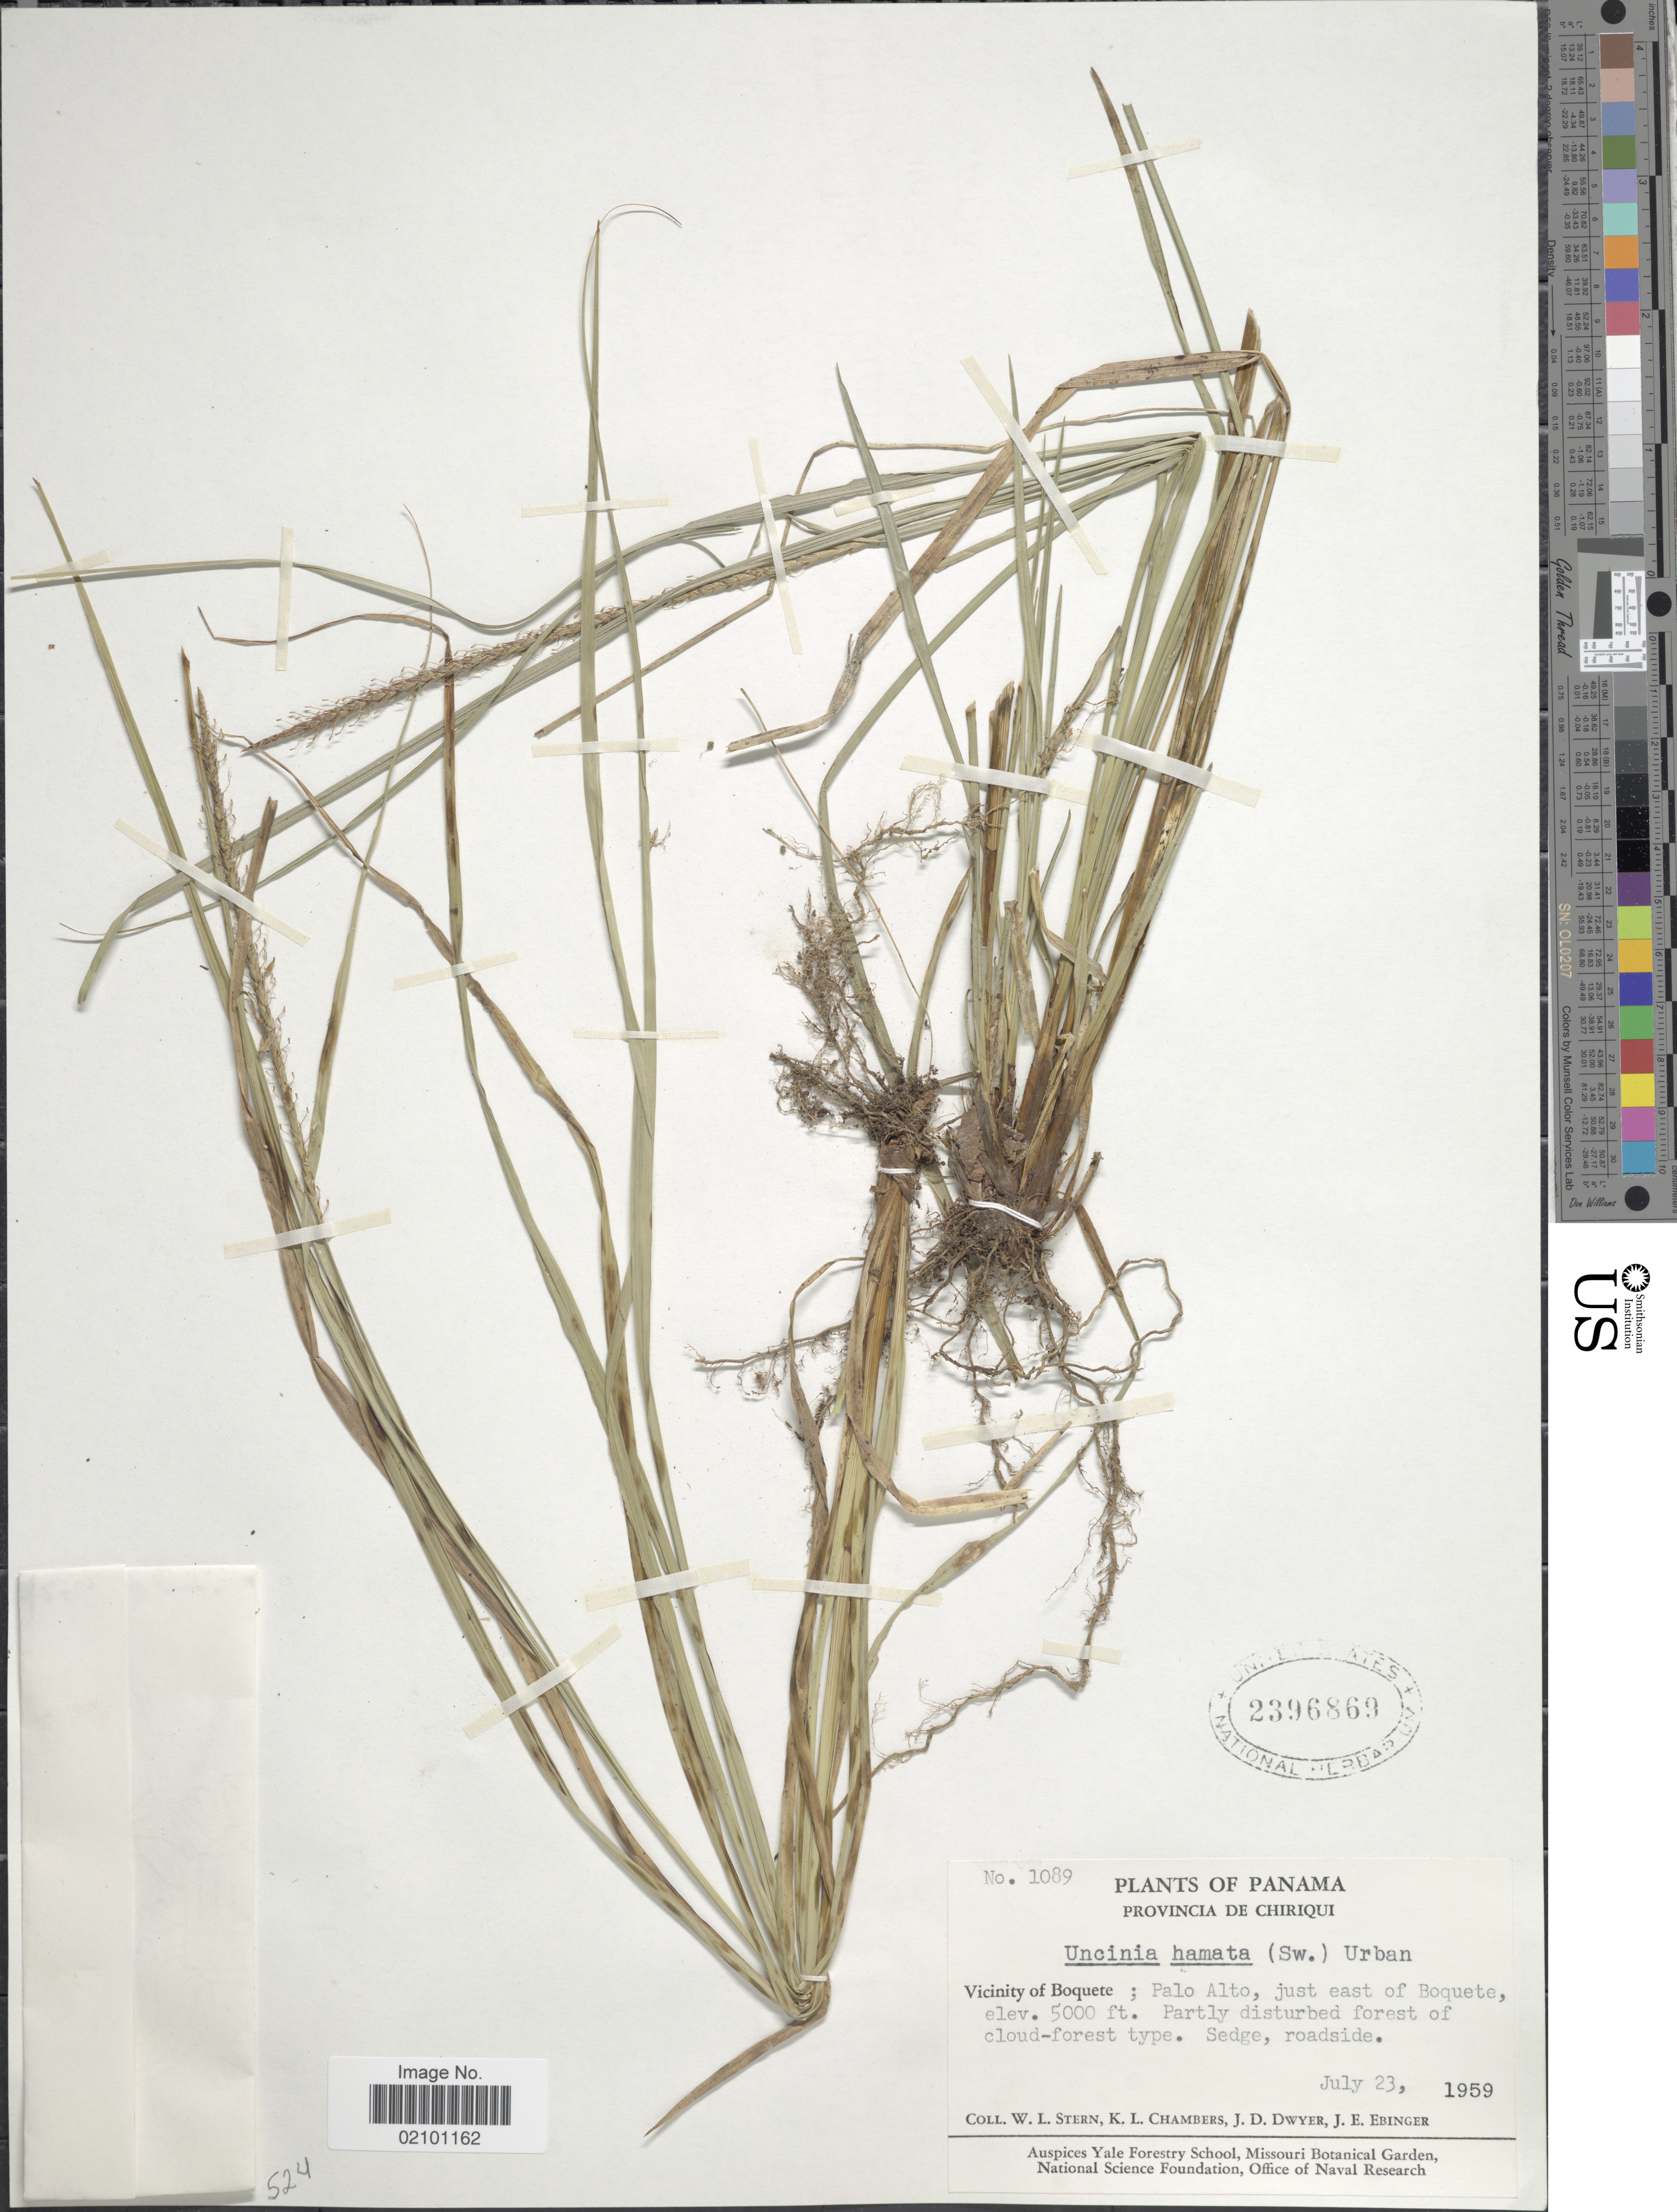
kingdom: Plantae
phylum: Tracheophyta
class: Liliopsida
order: Poales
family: Cyperaceae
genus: Carex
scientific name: Carex hamata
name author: Sw.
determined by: Strong, M. T., (US), Smithsonian Institution - National Museum of Natural History (UNITED STATES)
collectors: W. L. Stern, K. Chambers, J. D. Dwyer & J. Ebinger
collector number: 1089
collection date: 1959-07-23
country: Panama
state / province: Chiriqui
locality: Vicinity of Boquete, Palo Alto, just east of Boquete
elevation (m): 1524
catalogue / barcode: US 2396869